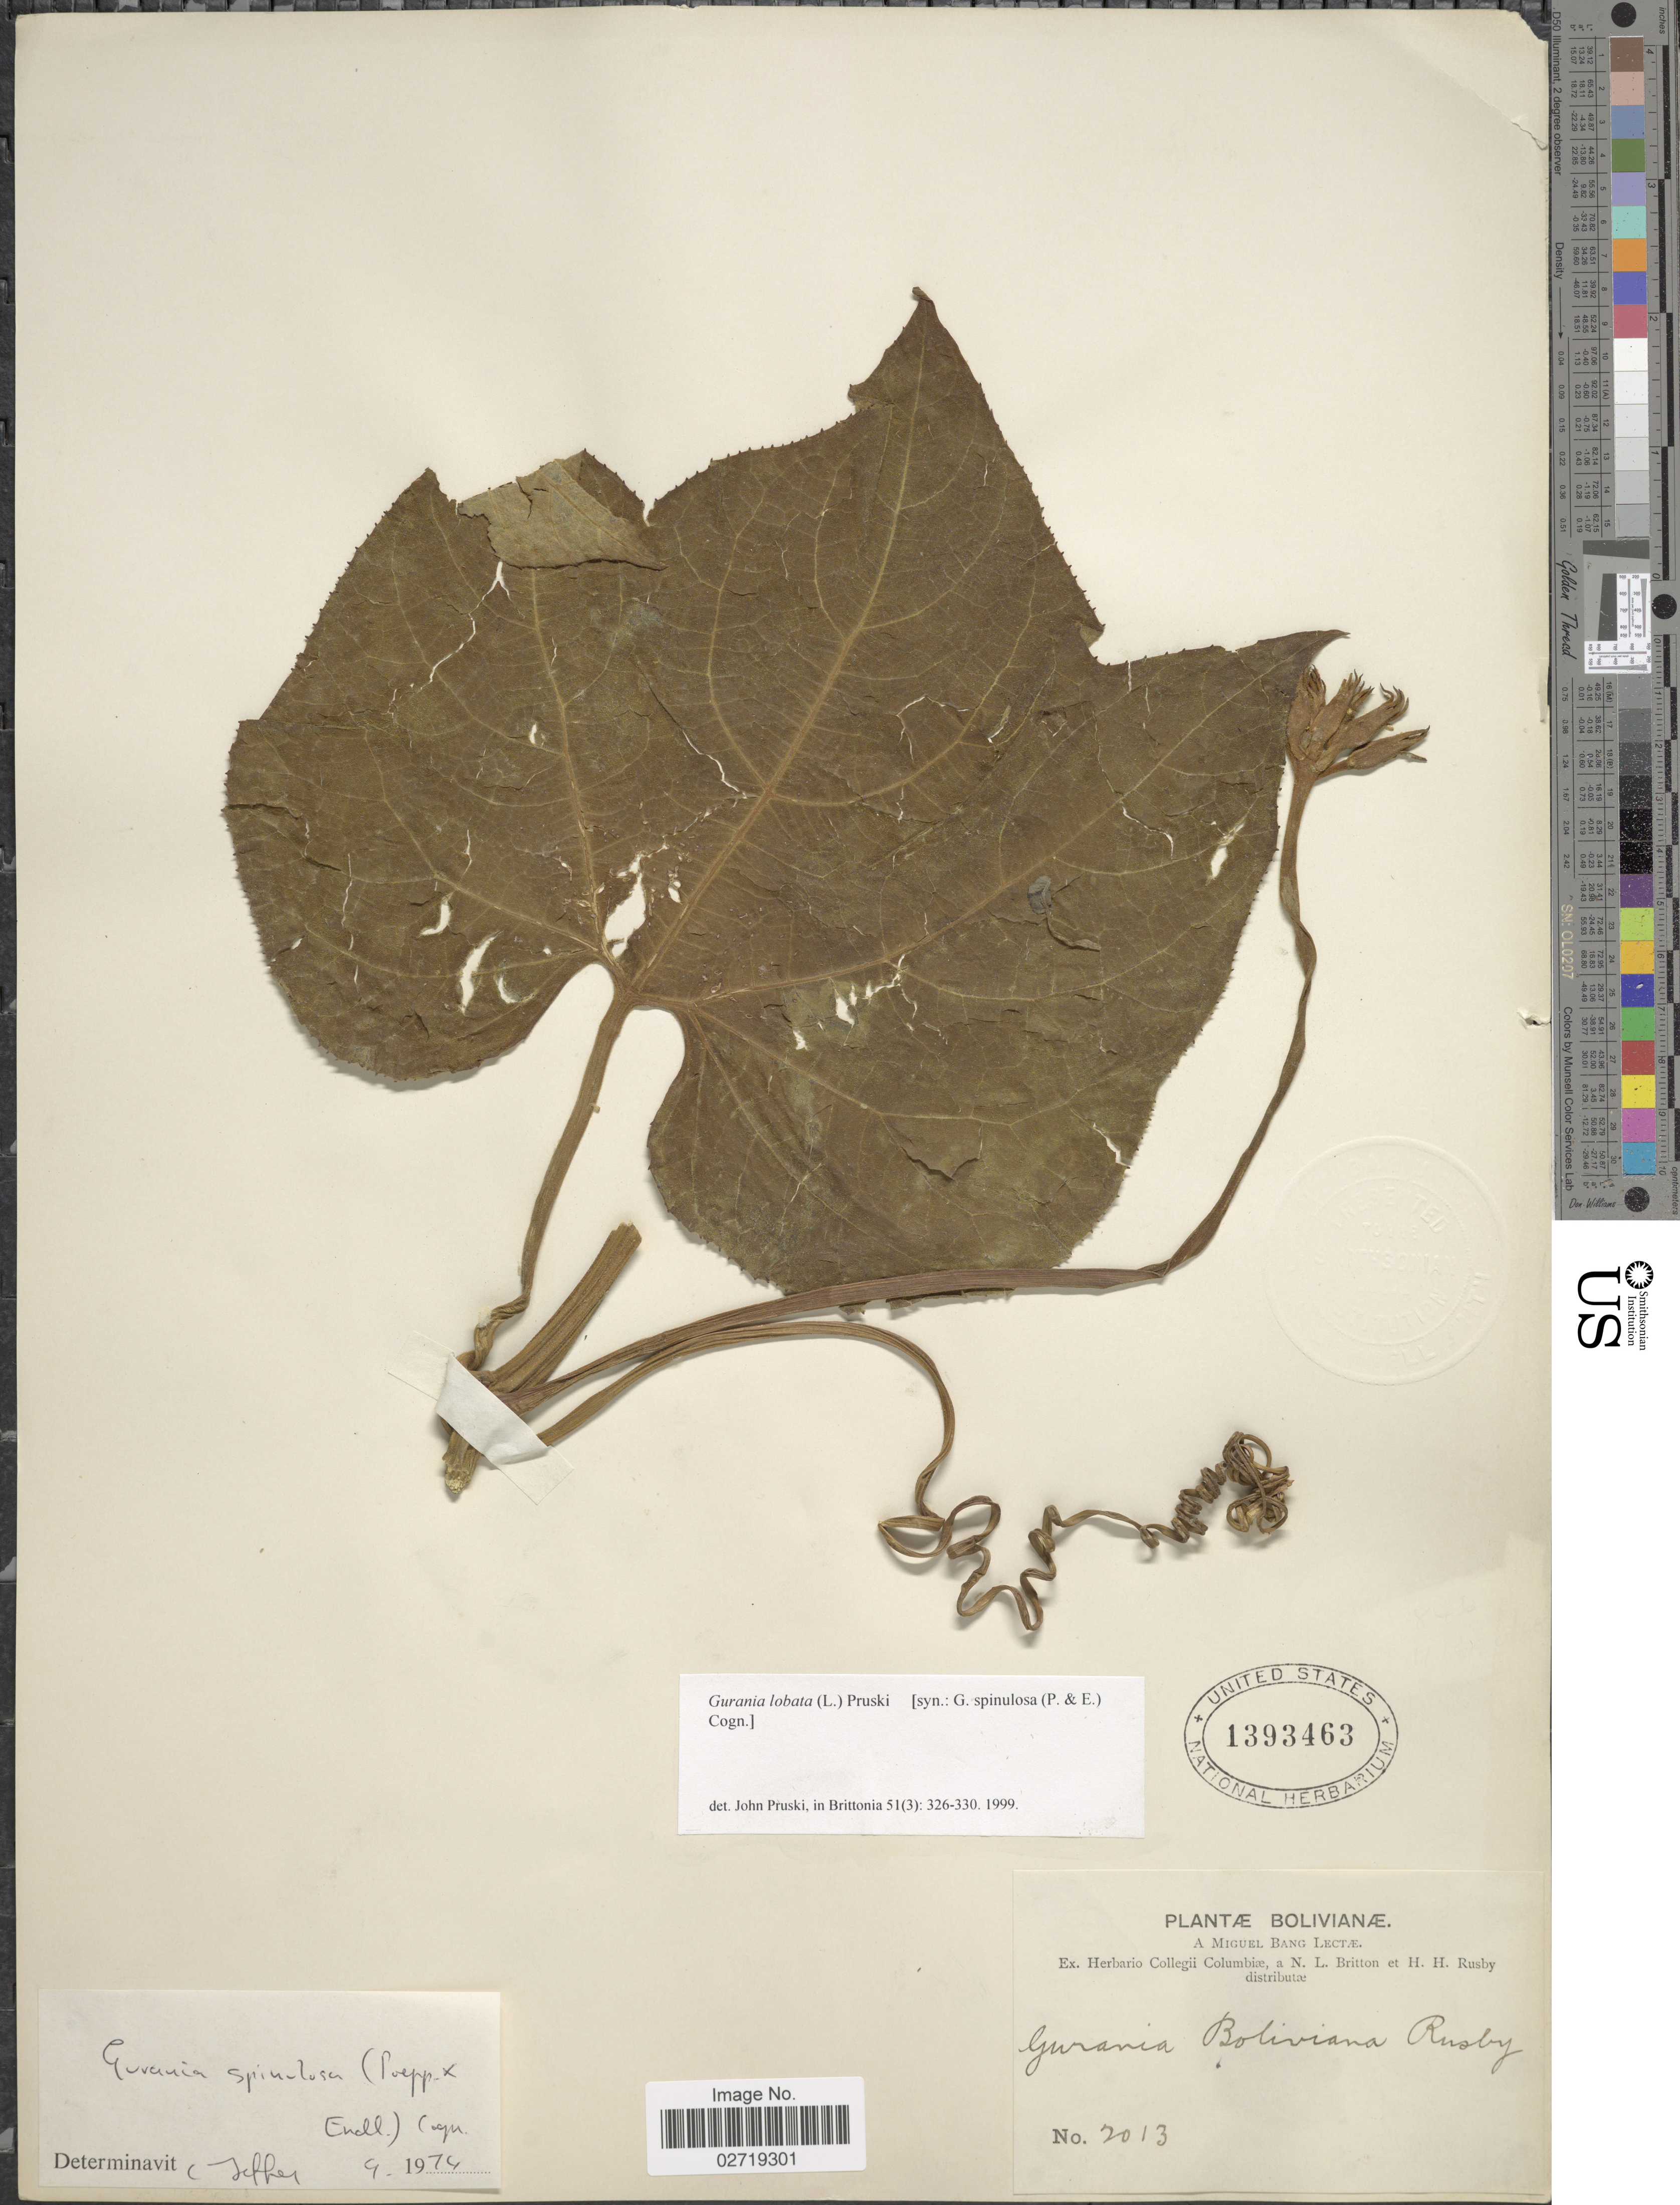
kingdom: Plantae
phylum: Tracheophyta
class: Magnoliopsida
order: Cucurbitales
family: Cucurbitaceae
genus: Gurania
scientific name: Gurania lobata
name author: (L.) Pruski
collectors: M. Bang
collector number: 2013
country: Bolivia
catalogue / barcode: US 1393463